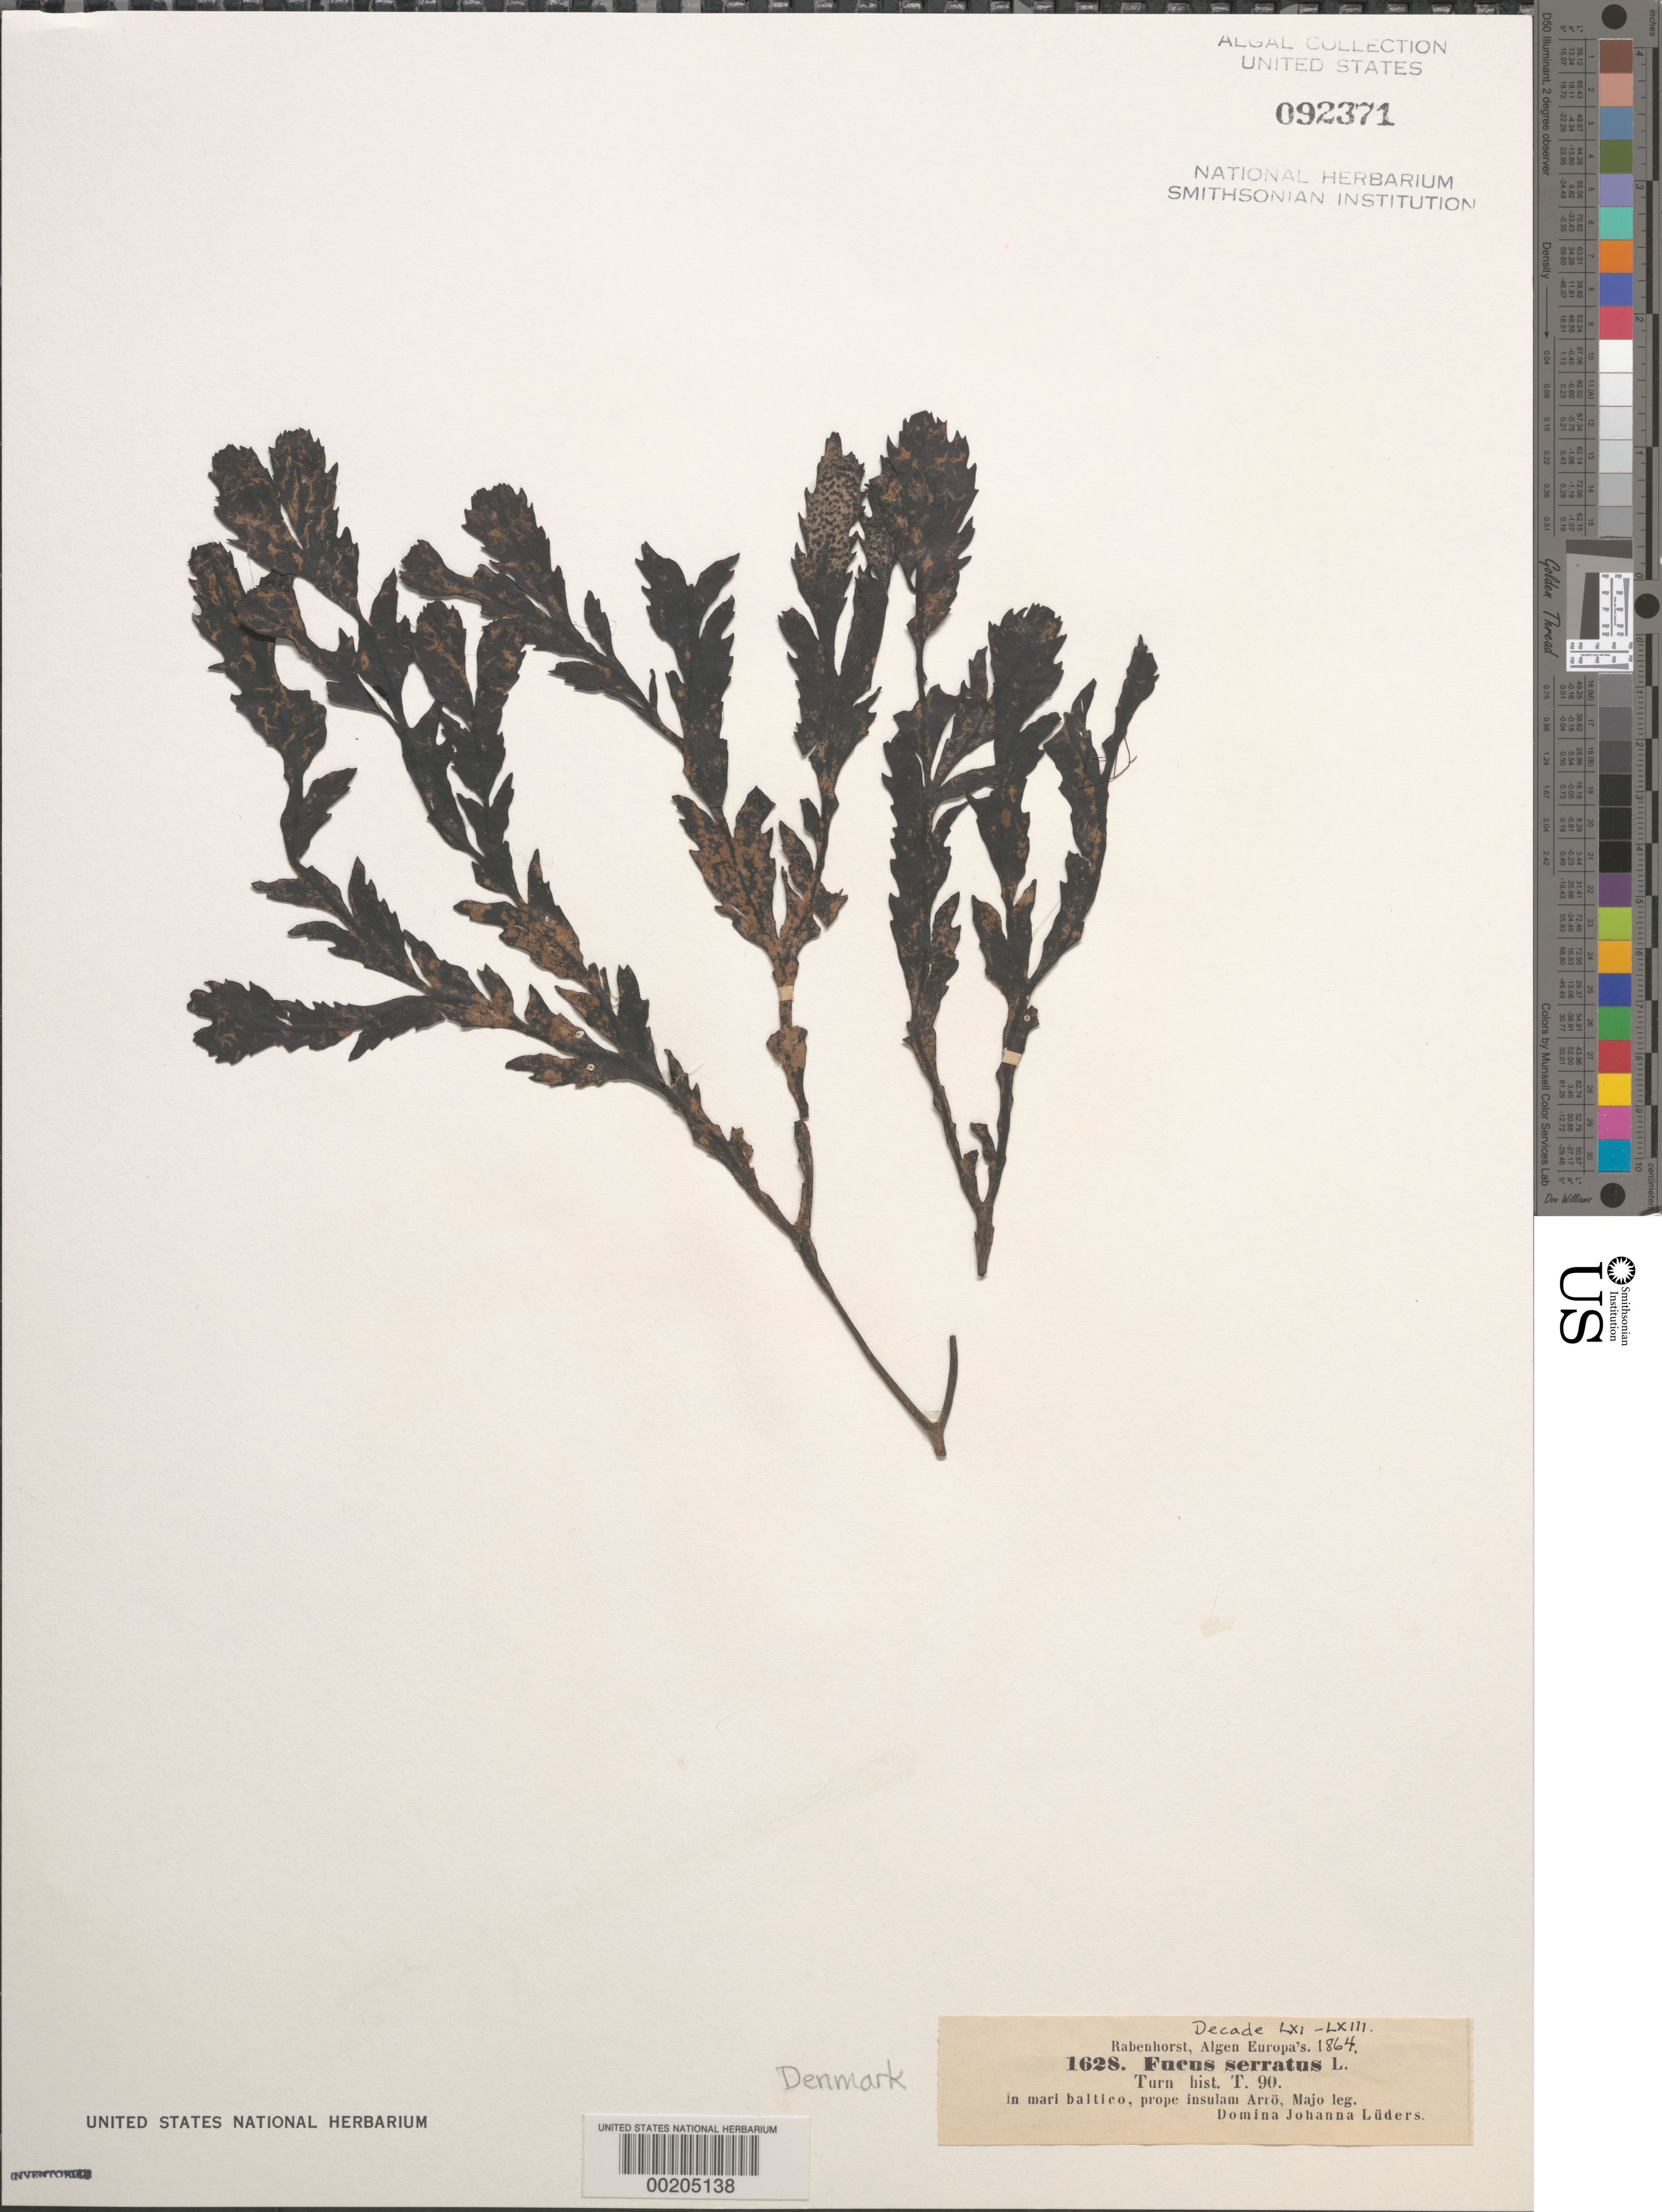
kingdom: Chromista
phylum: Ochrophyta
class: Phaeophyceae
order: Fucales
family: Fucaceae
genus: Fucus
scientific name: Fucus serratus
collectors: J. Lueders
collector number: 1628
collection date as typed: May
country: Denmark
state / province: Syddanmark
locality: Baltic Sea (Mari Baltico) Near Aero (Arroe) Island. Fyn County.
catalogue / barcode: US 92371